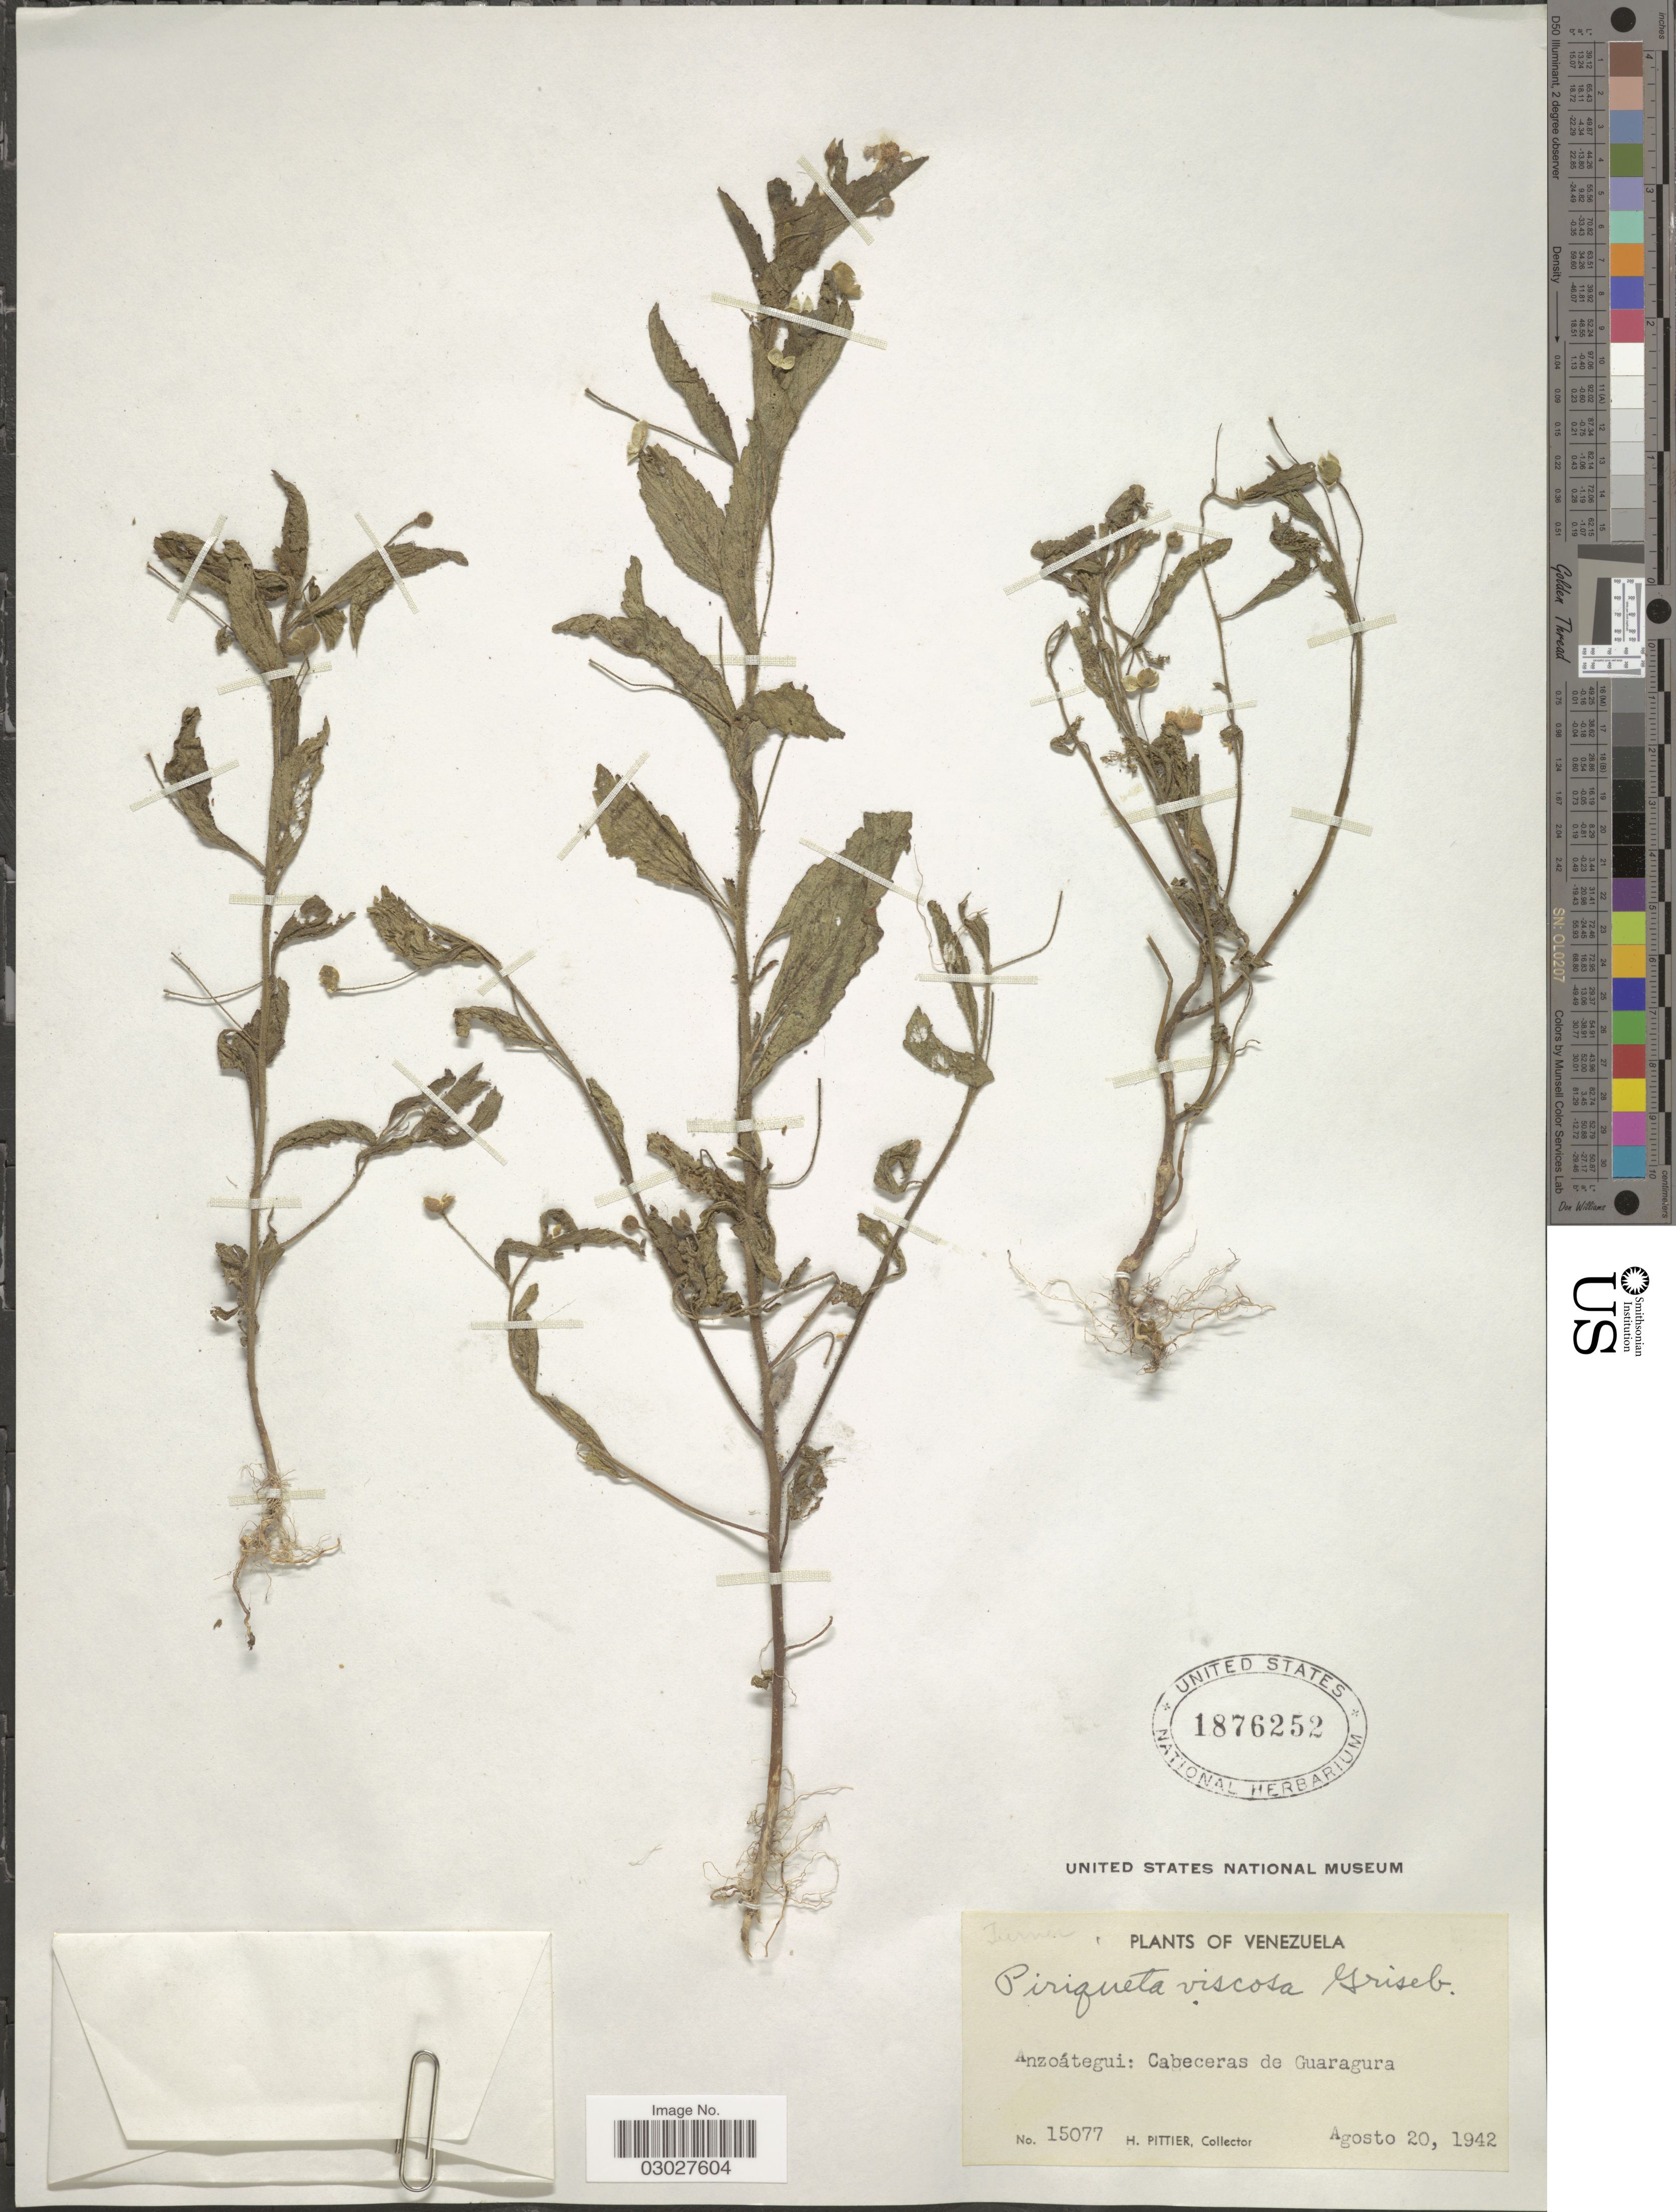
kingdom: Plantae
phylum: Tracheophyta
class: Magnoliopsida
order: Malpighiales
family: Turneraceae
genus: Piriqueta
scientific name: Piriqueta viscosa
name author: Griseb.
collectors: H. F. Pittier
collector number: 15077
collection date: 1942-08-20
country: Venezuela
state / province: Anzoategui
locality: Cabeceras de Guaragura.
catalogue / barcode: US 1876252